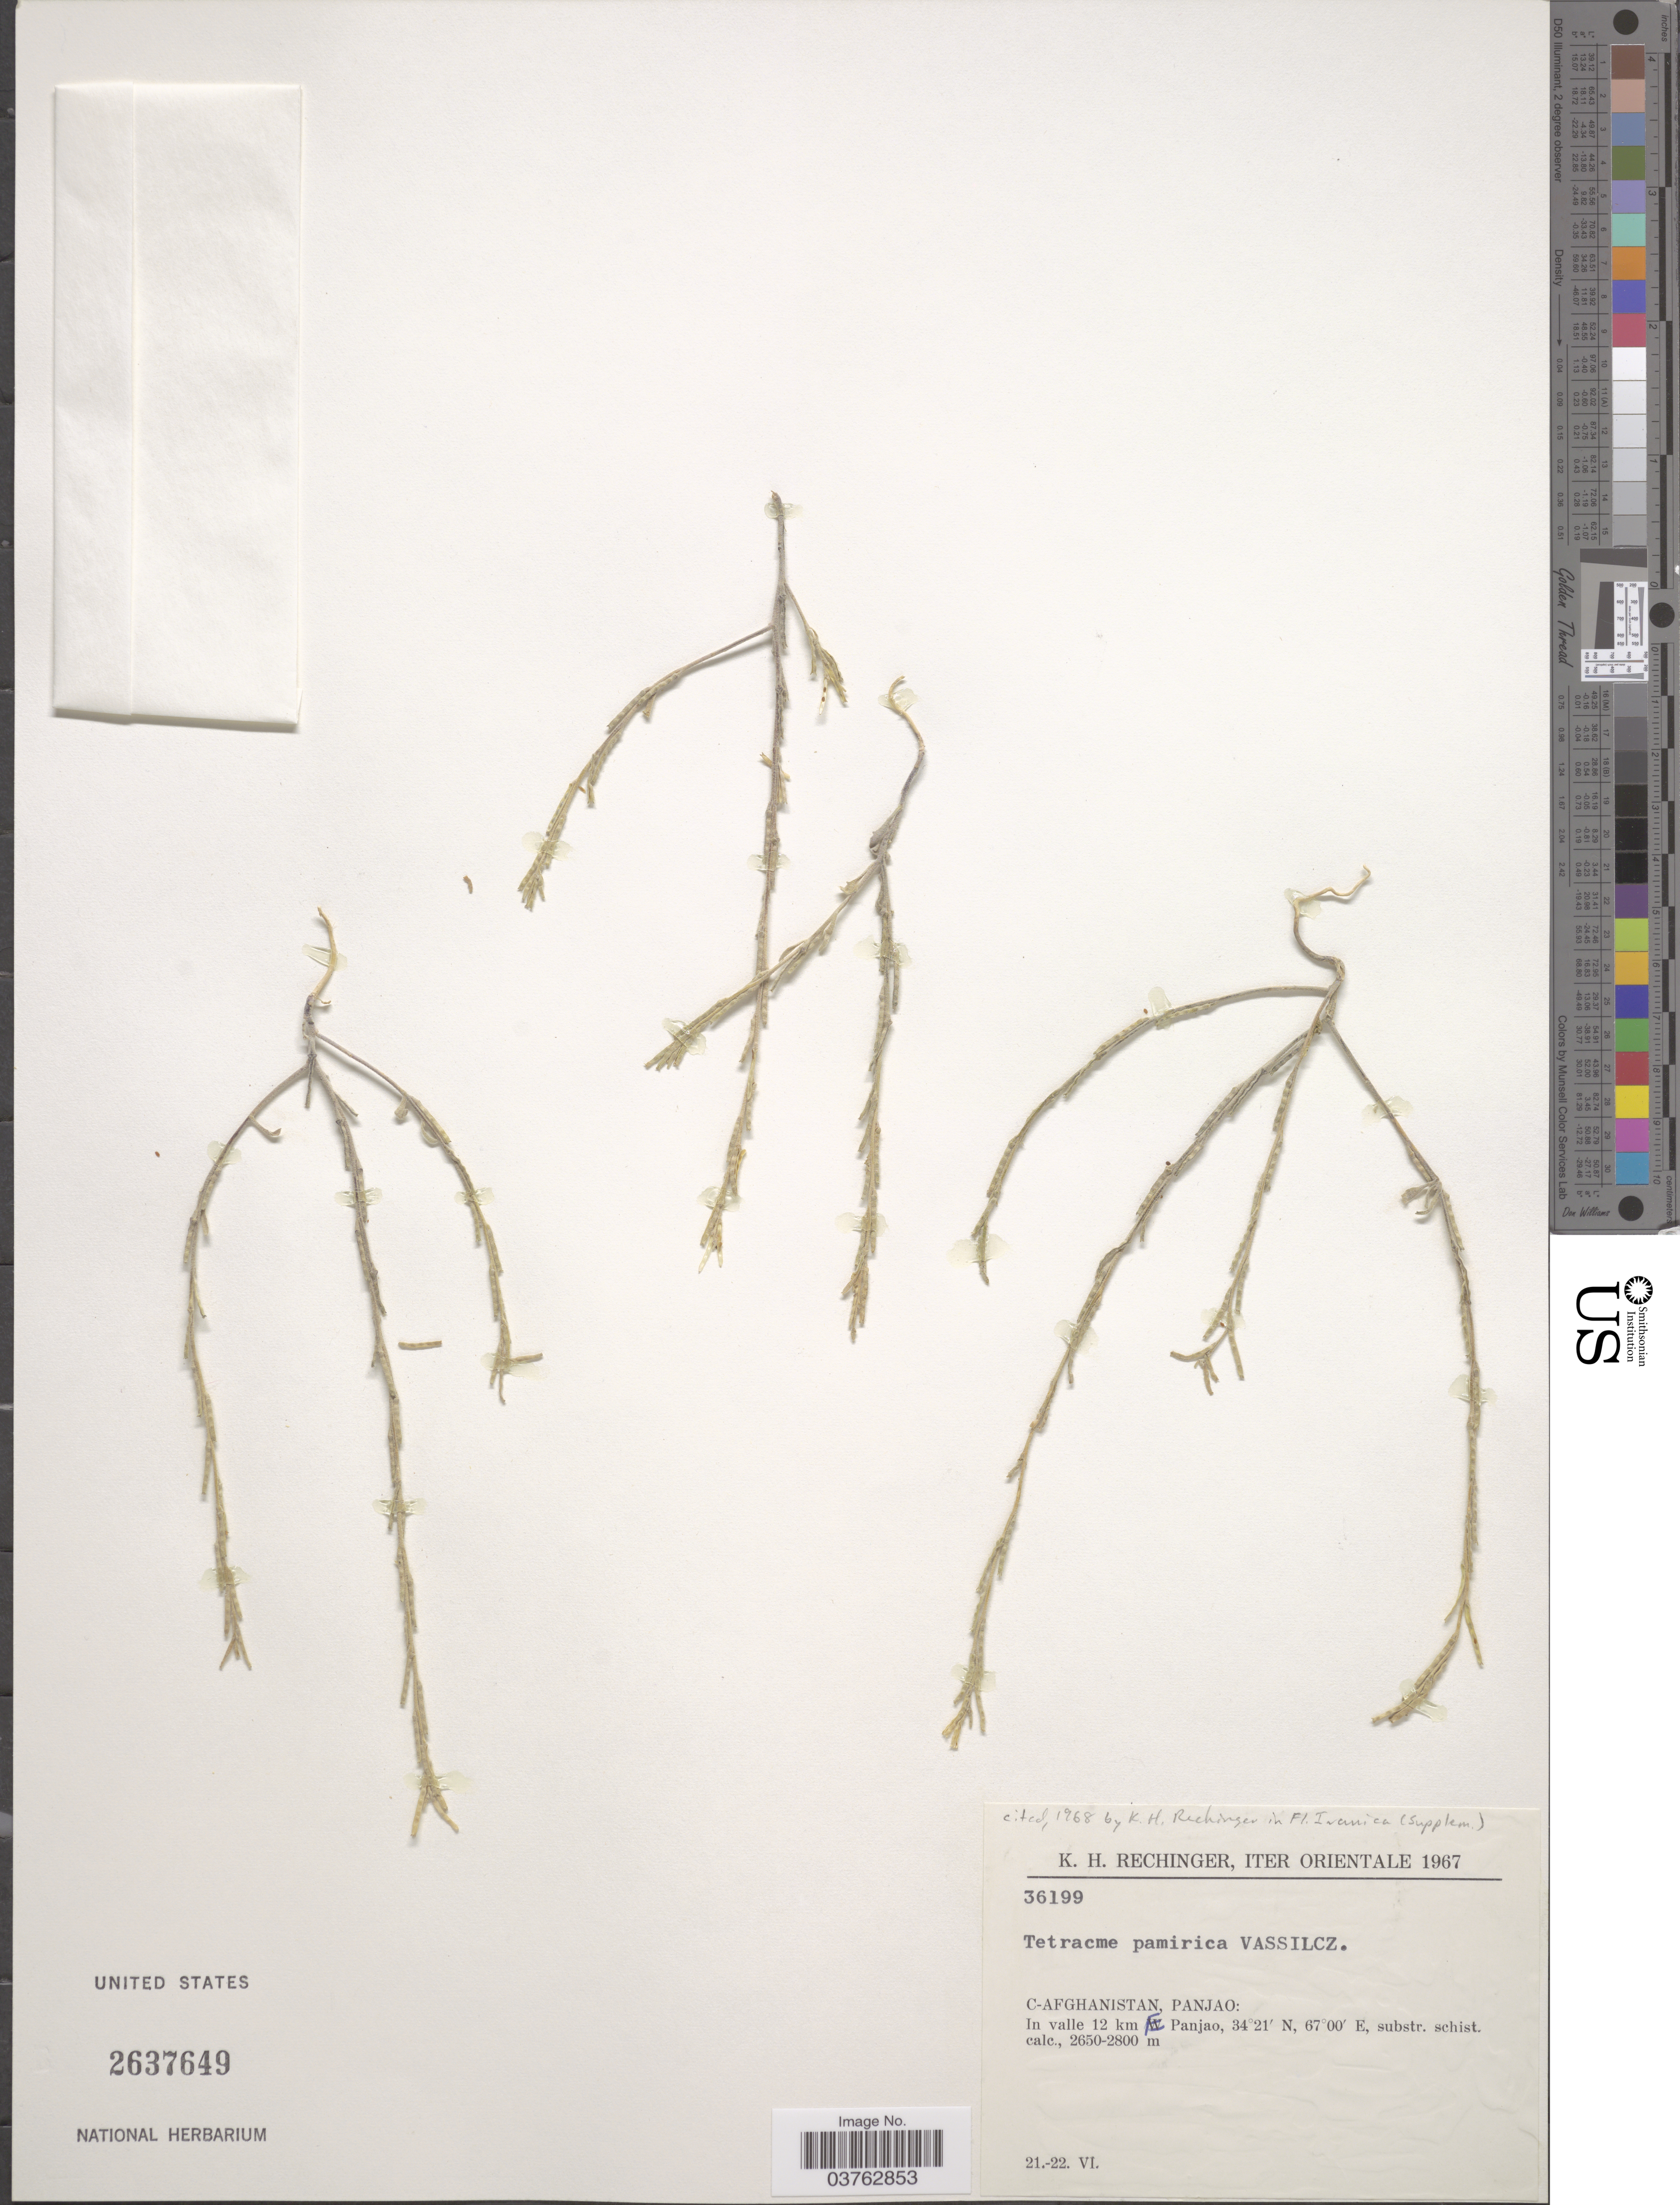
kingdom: Plantae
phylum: Tracheophyta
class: Magnoliopsida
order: Brassicales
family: Brassicaceae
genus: Tetracme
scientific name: Tetracme pamirica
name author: Vassilcz.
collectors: K. H. Rechinger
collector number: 36199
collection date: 1967-06-21/1967-06-22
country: Afghanistan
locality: Iter Orientale. C-Afghanistan, Panjao: In valle 12 km E Panjao.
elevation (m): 2650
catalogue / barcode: US 2637649